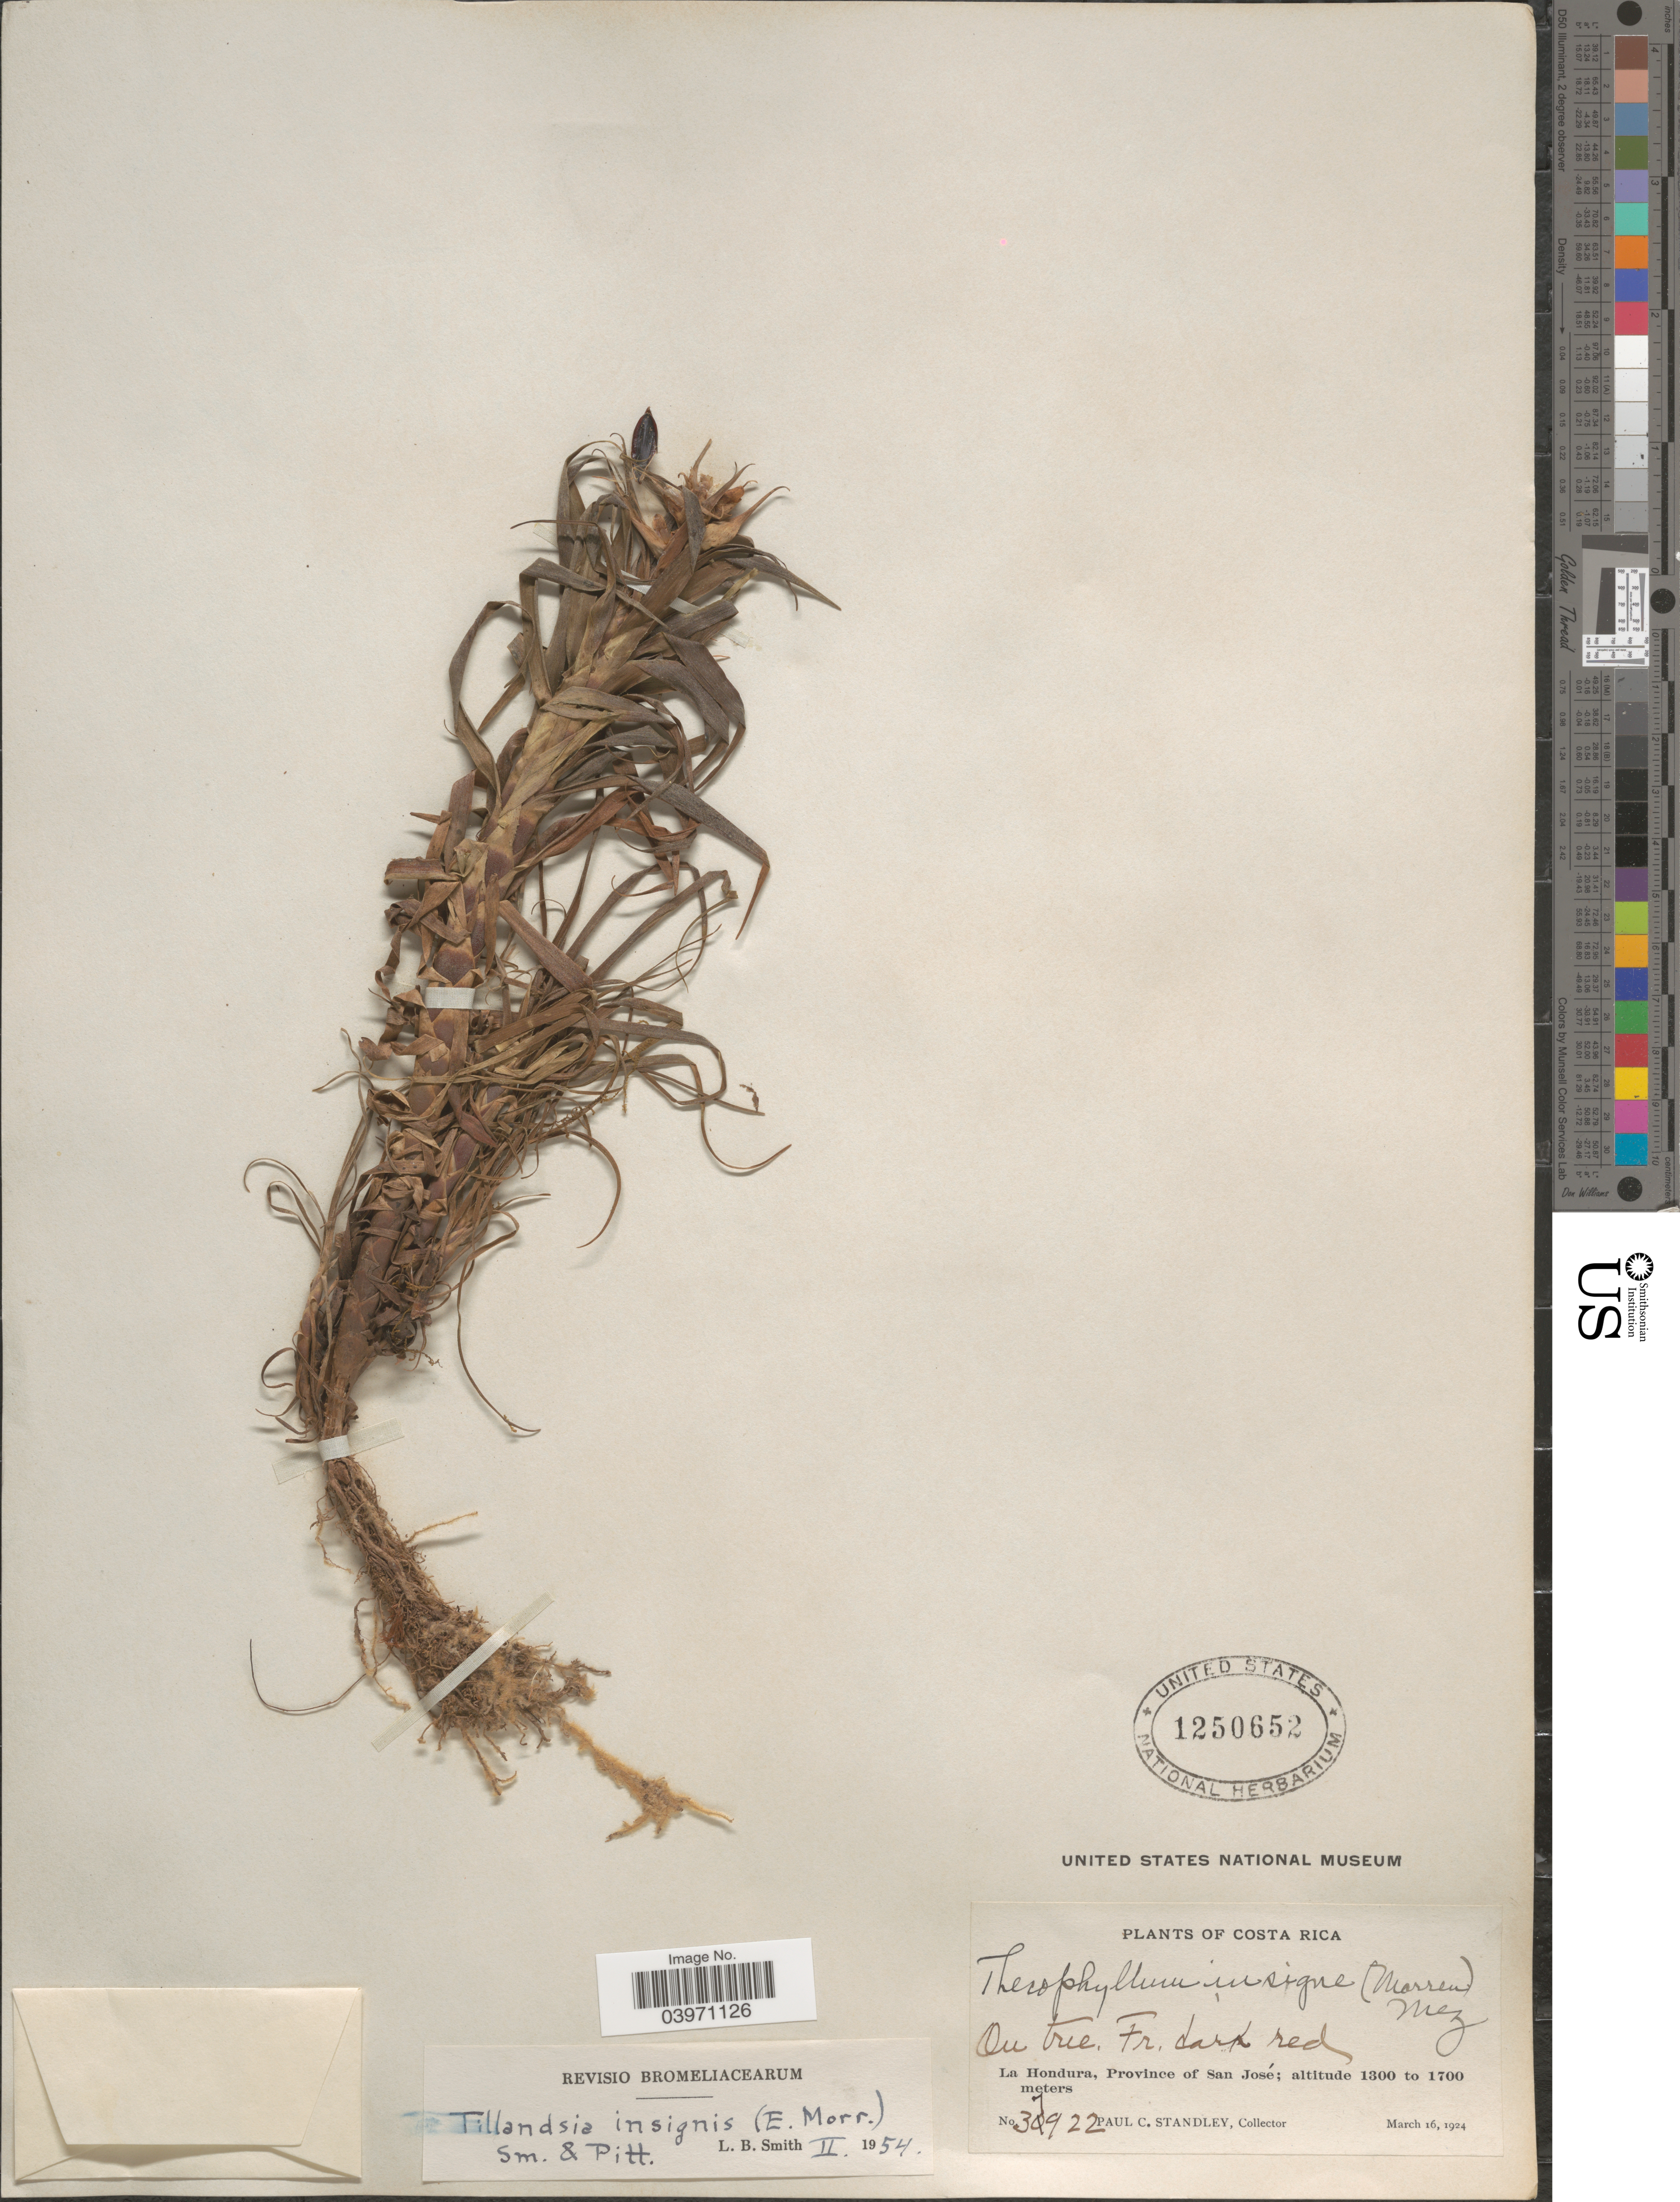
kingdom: Plantae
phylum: Tracheophyta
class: Liliopsida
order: Poales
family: Bromeliaceae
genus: Tillandsia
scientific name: Tillandsia insignis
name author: (Mez) L.B. Sm. & Pittendr.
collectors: P. C. Standley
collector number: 37922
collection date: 1924-03-16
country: Costa Rica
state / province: San José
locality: La Hondura.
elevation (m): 1300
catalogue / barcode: US 1250652